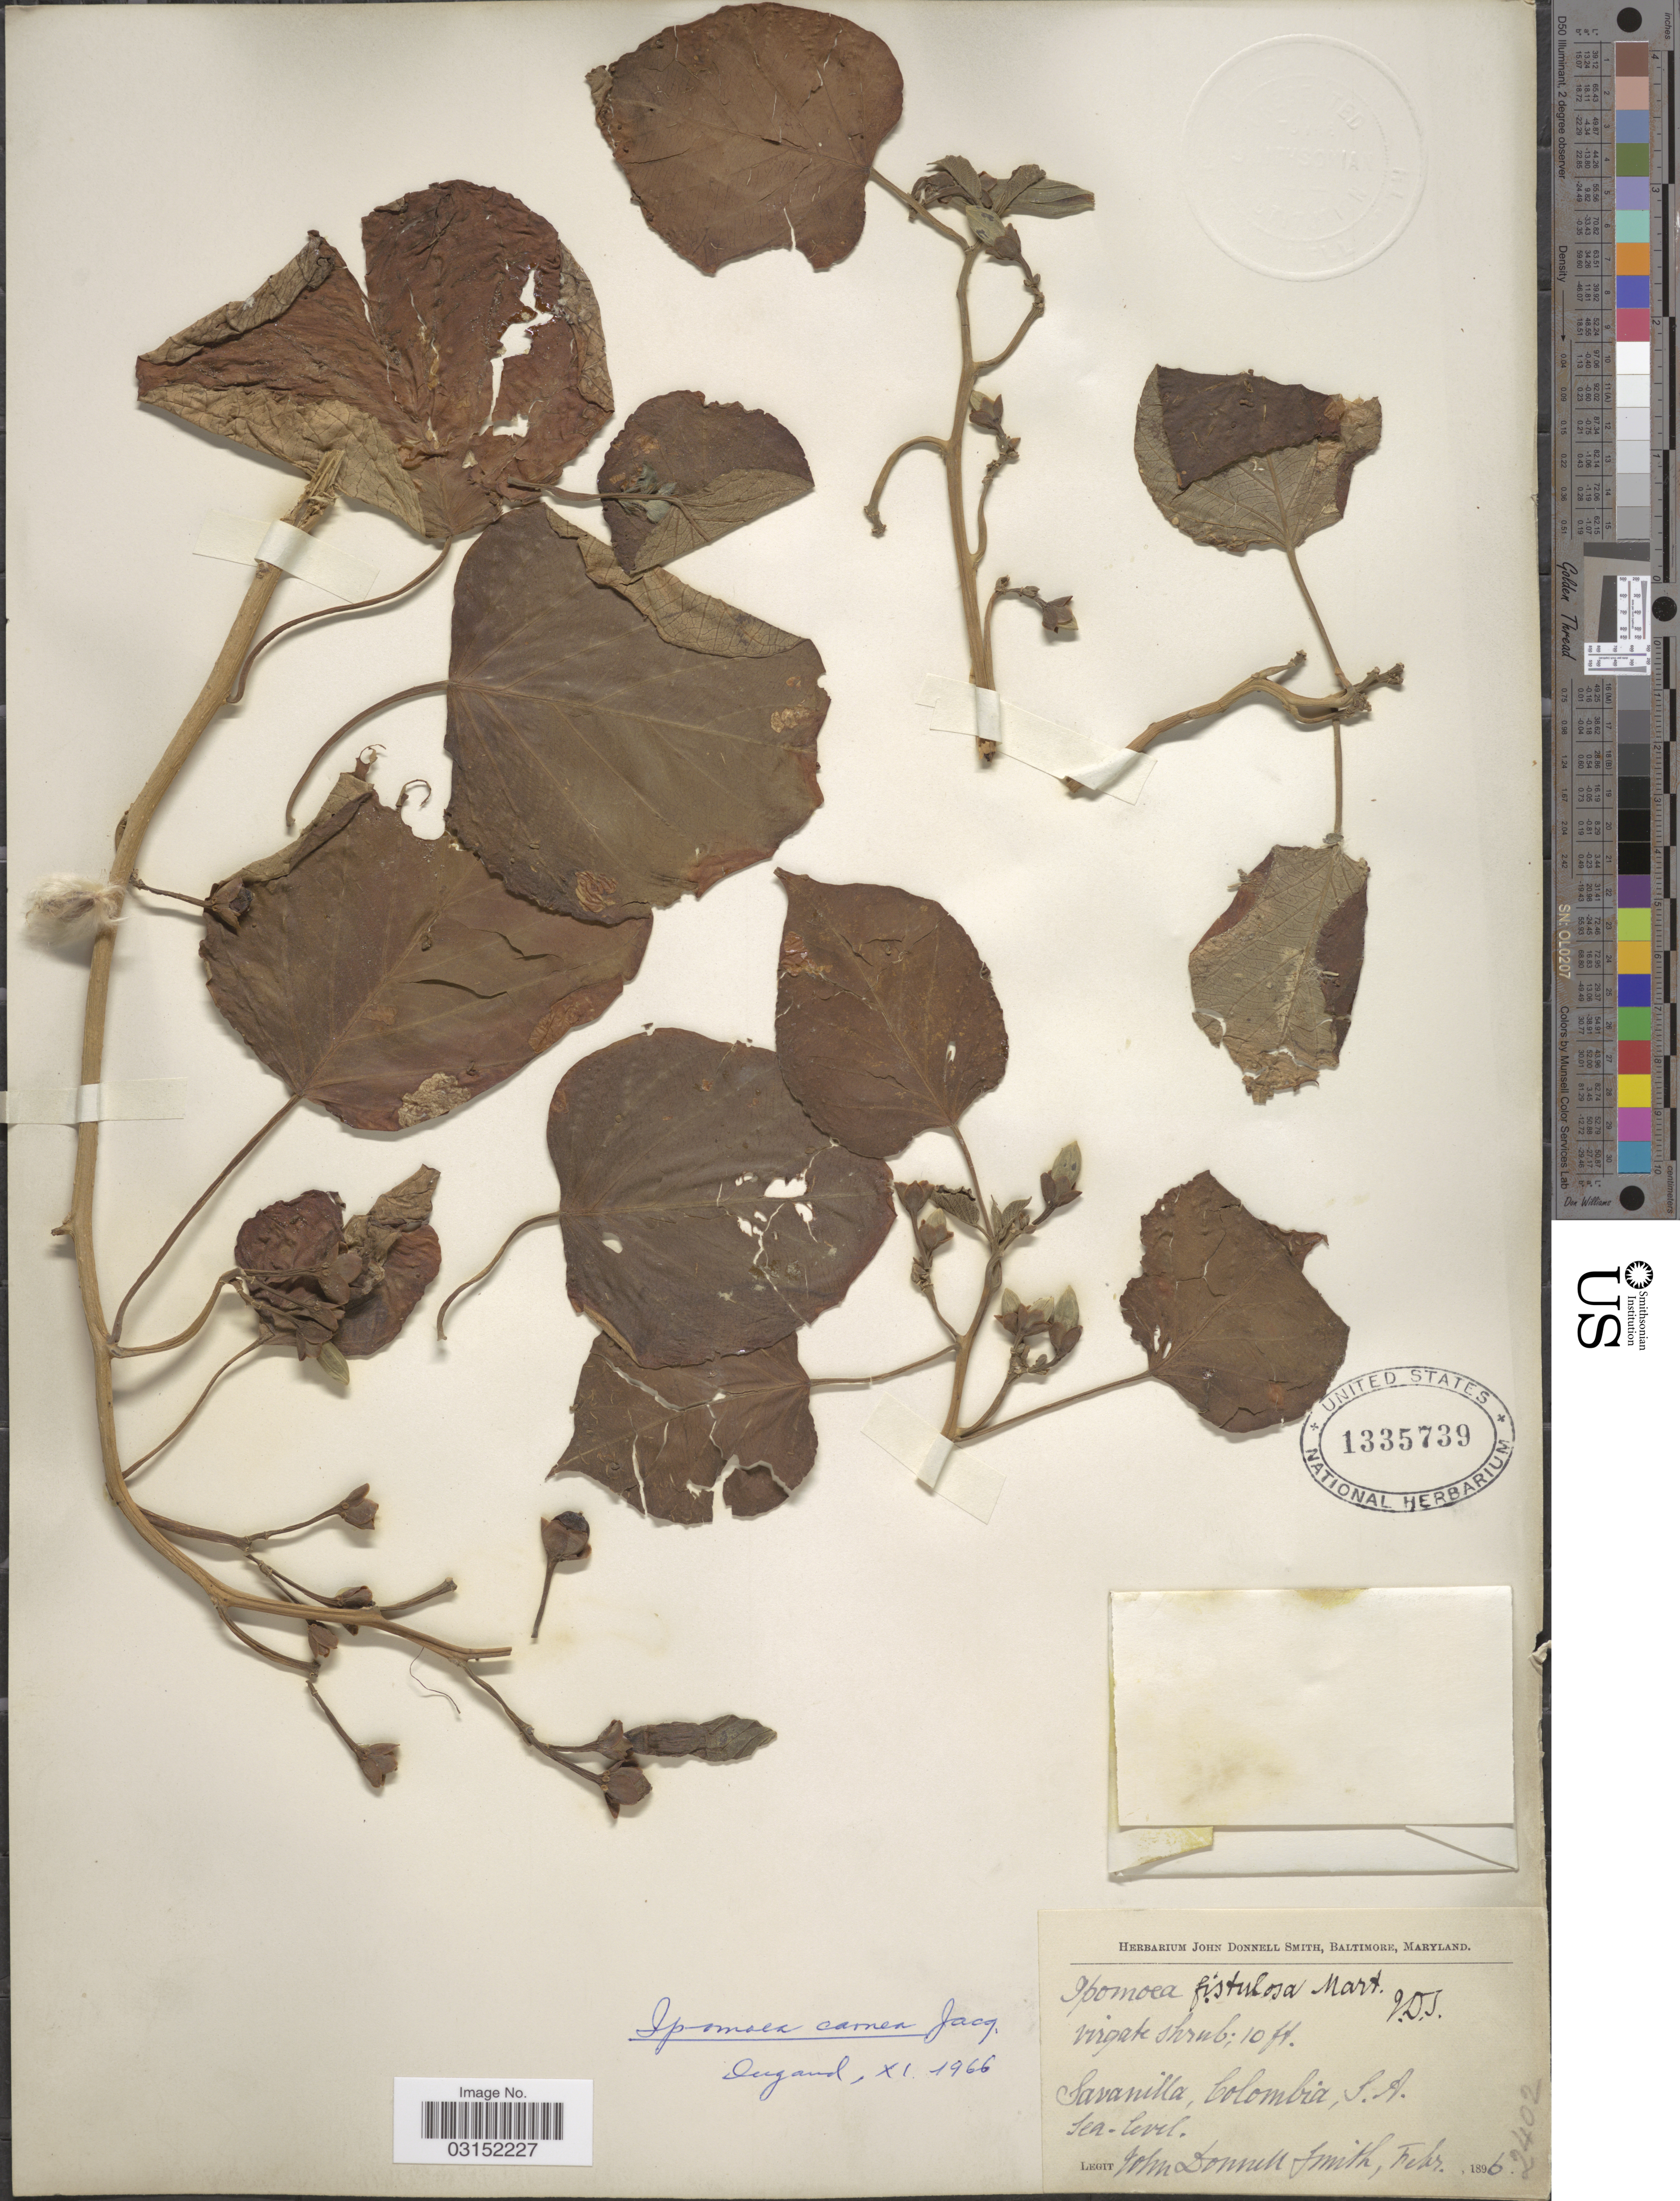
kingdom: Plantae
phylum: Tracheophyta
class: Magnoliopsida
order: Solanales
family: Convolvulaceae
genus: Ipomoea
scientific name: Ipomoea carnea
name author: Jacq.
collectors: J. Donnell Smith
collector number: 2402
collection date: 1896-02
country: Colombia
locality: Savanilla.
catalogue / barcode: US 1335739